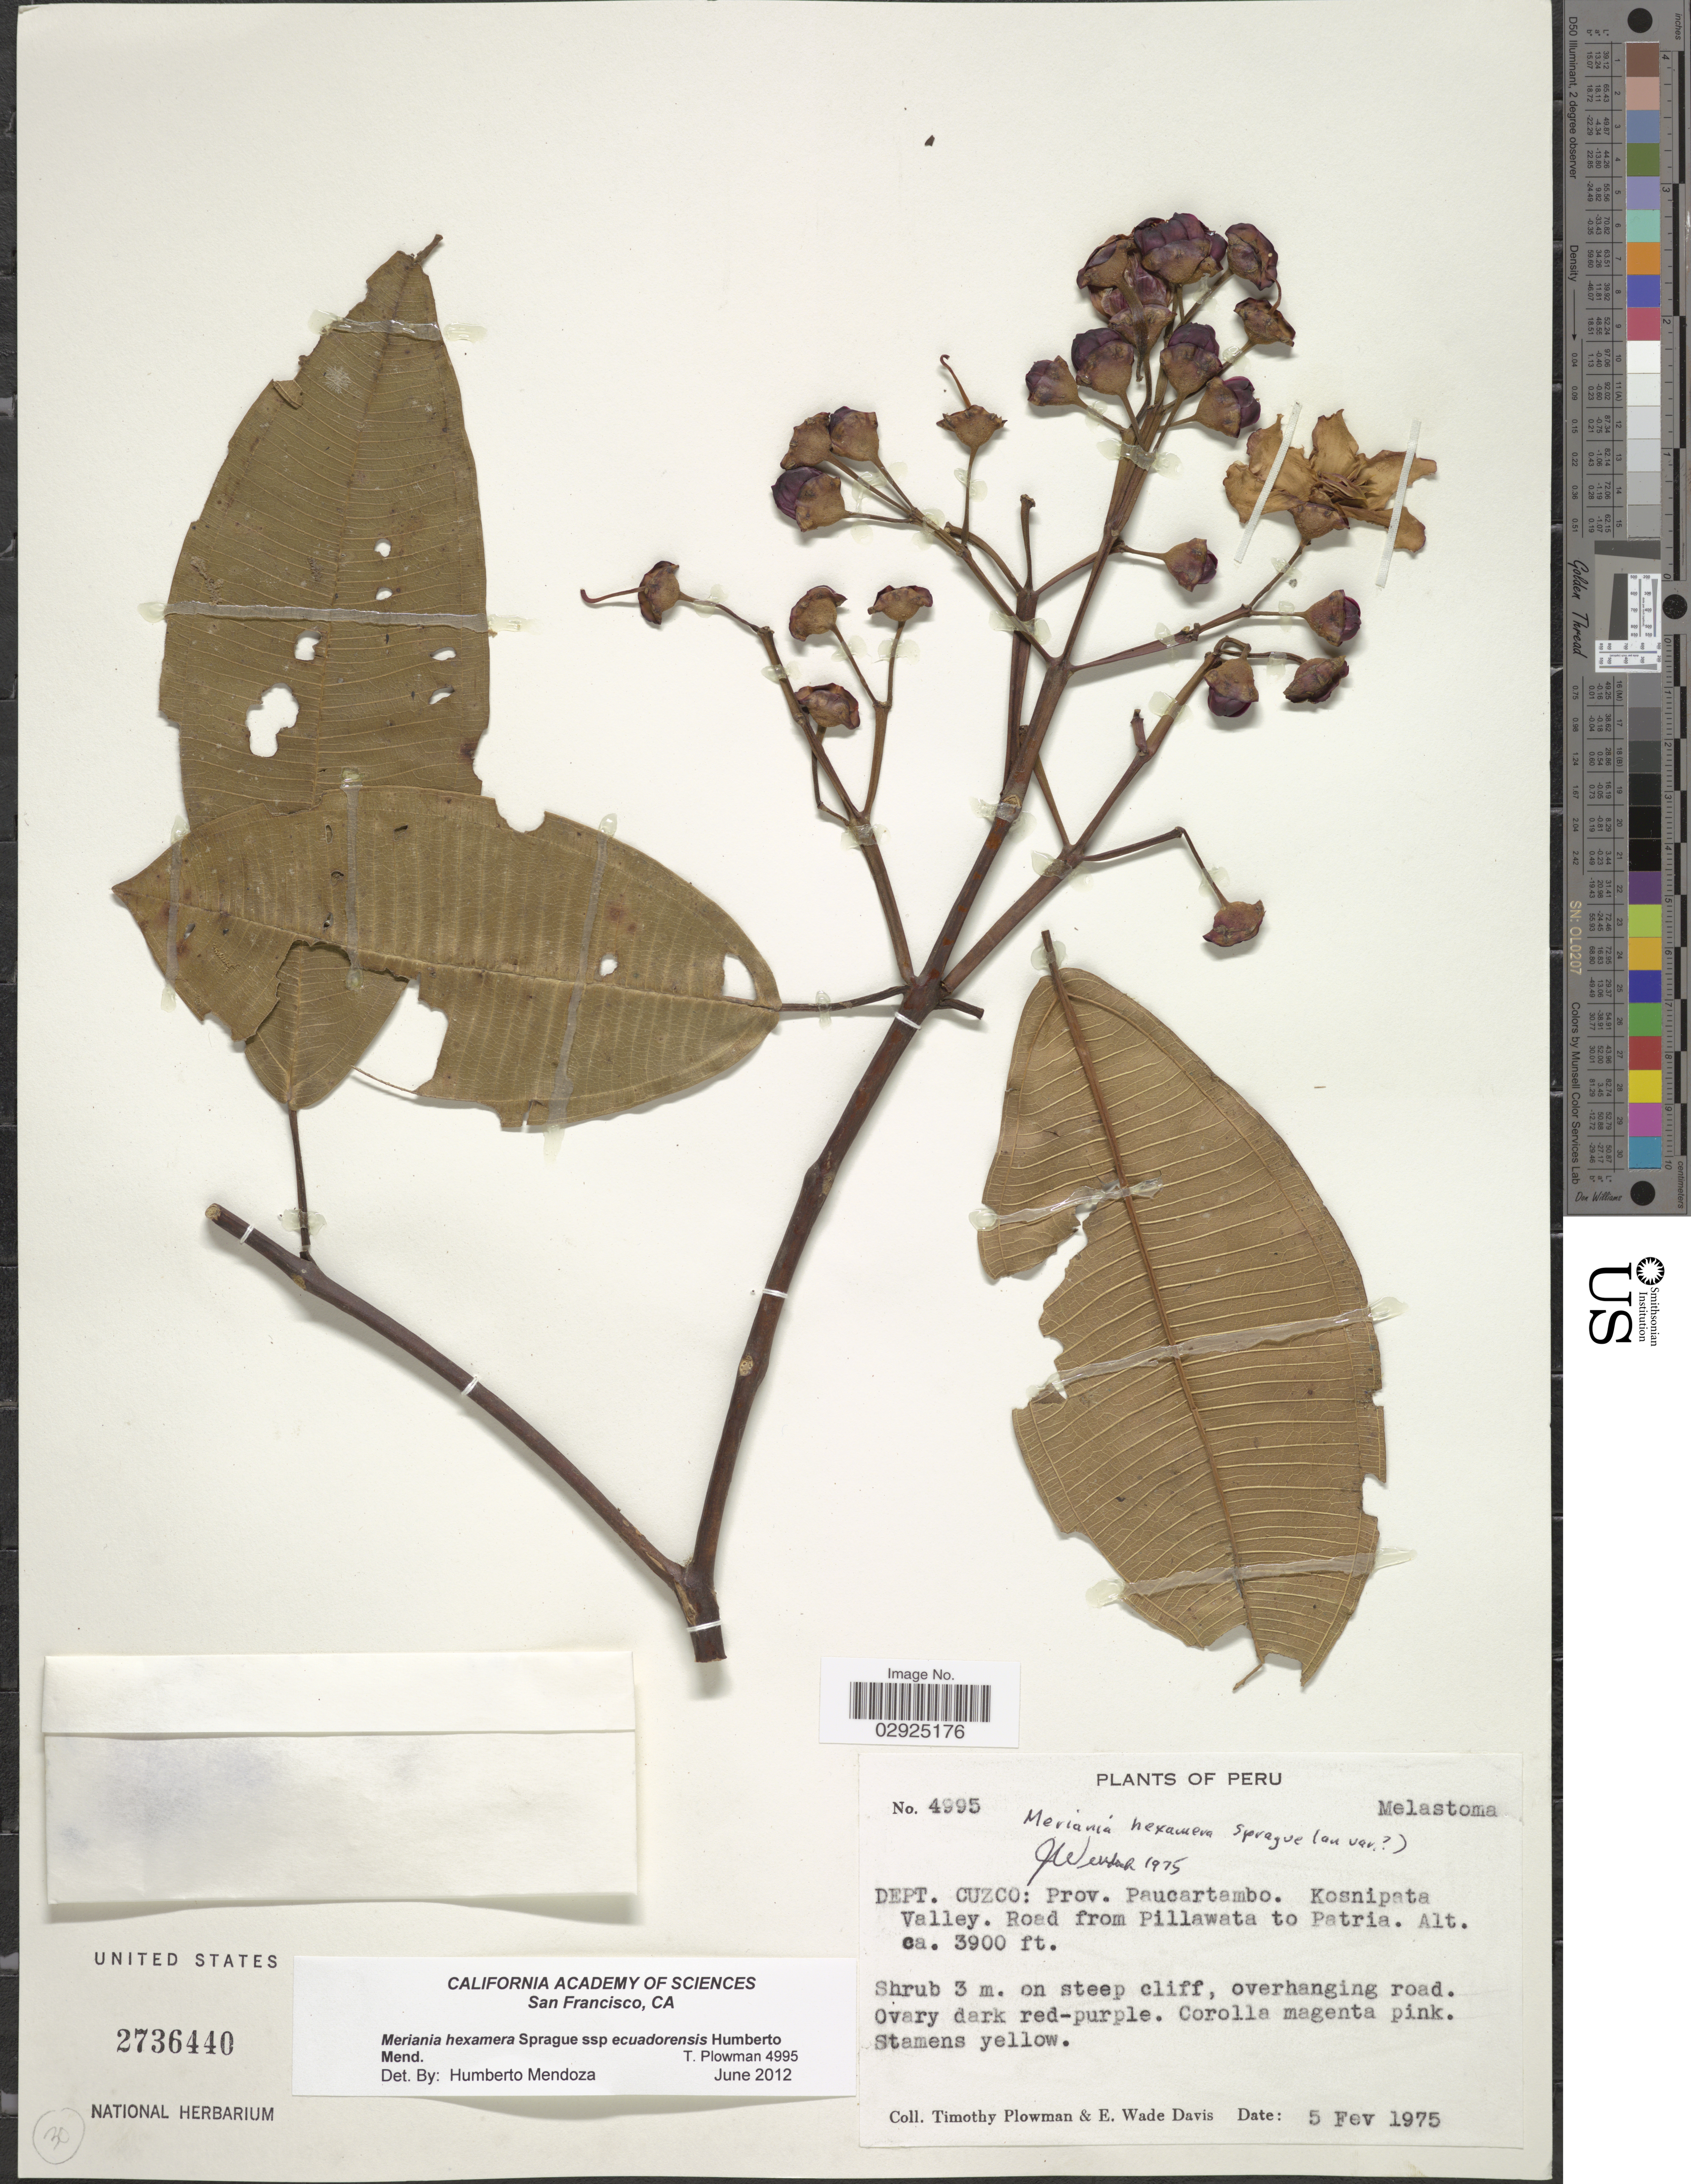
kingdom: Plantae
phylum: Tracheophyta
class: Magnoliopsida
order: Myrtales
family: Melastomataceae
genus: Meriania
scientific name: Meriania hexamera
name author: Sprague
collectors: T. Plowman & E. Wade-Davis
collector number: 4995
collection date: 1975-02-05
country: Peru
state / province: Cusco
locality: Dept. Cuzco: Prov. Paucartambo. Kosnipata Valley. Road from Pillawata to Patria.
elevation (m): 1189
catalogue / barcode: US 2736440